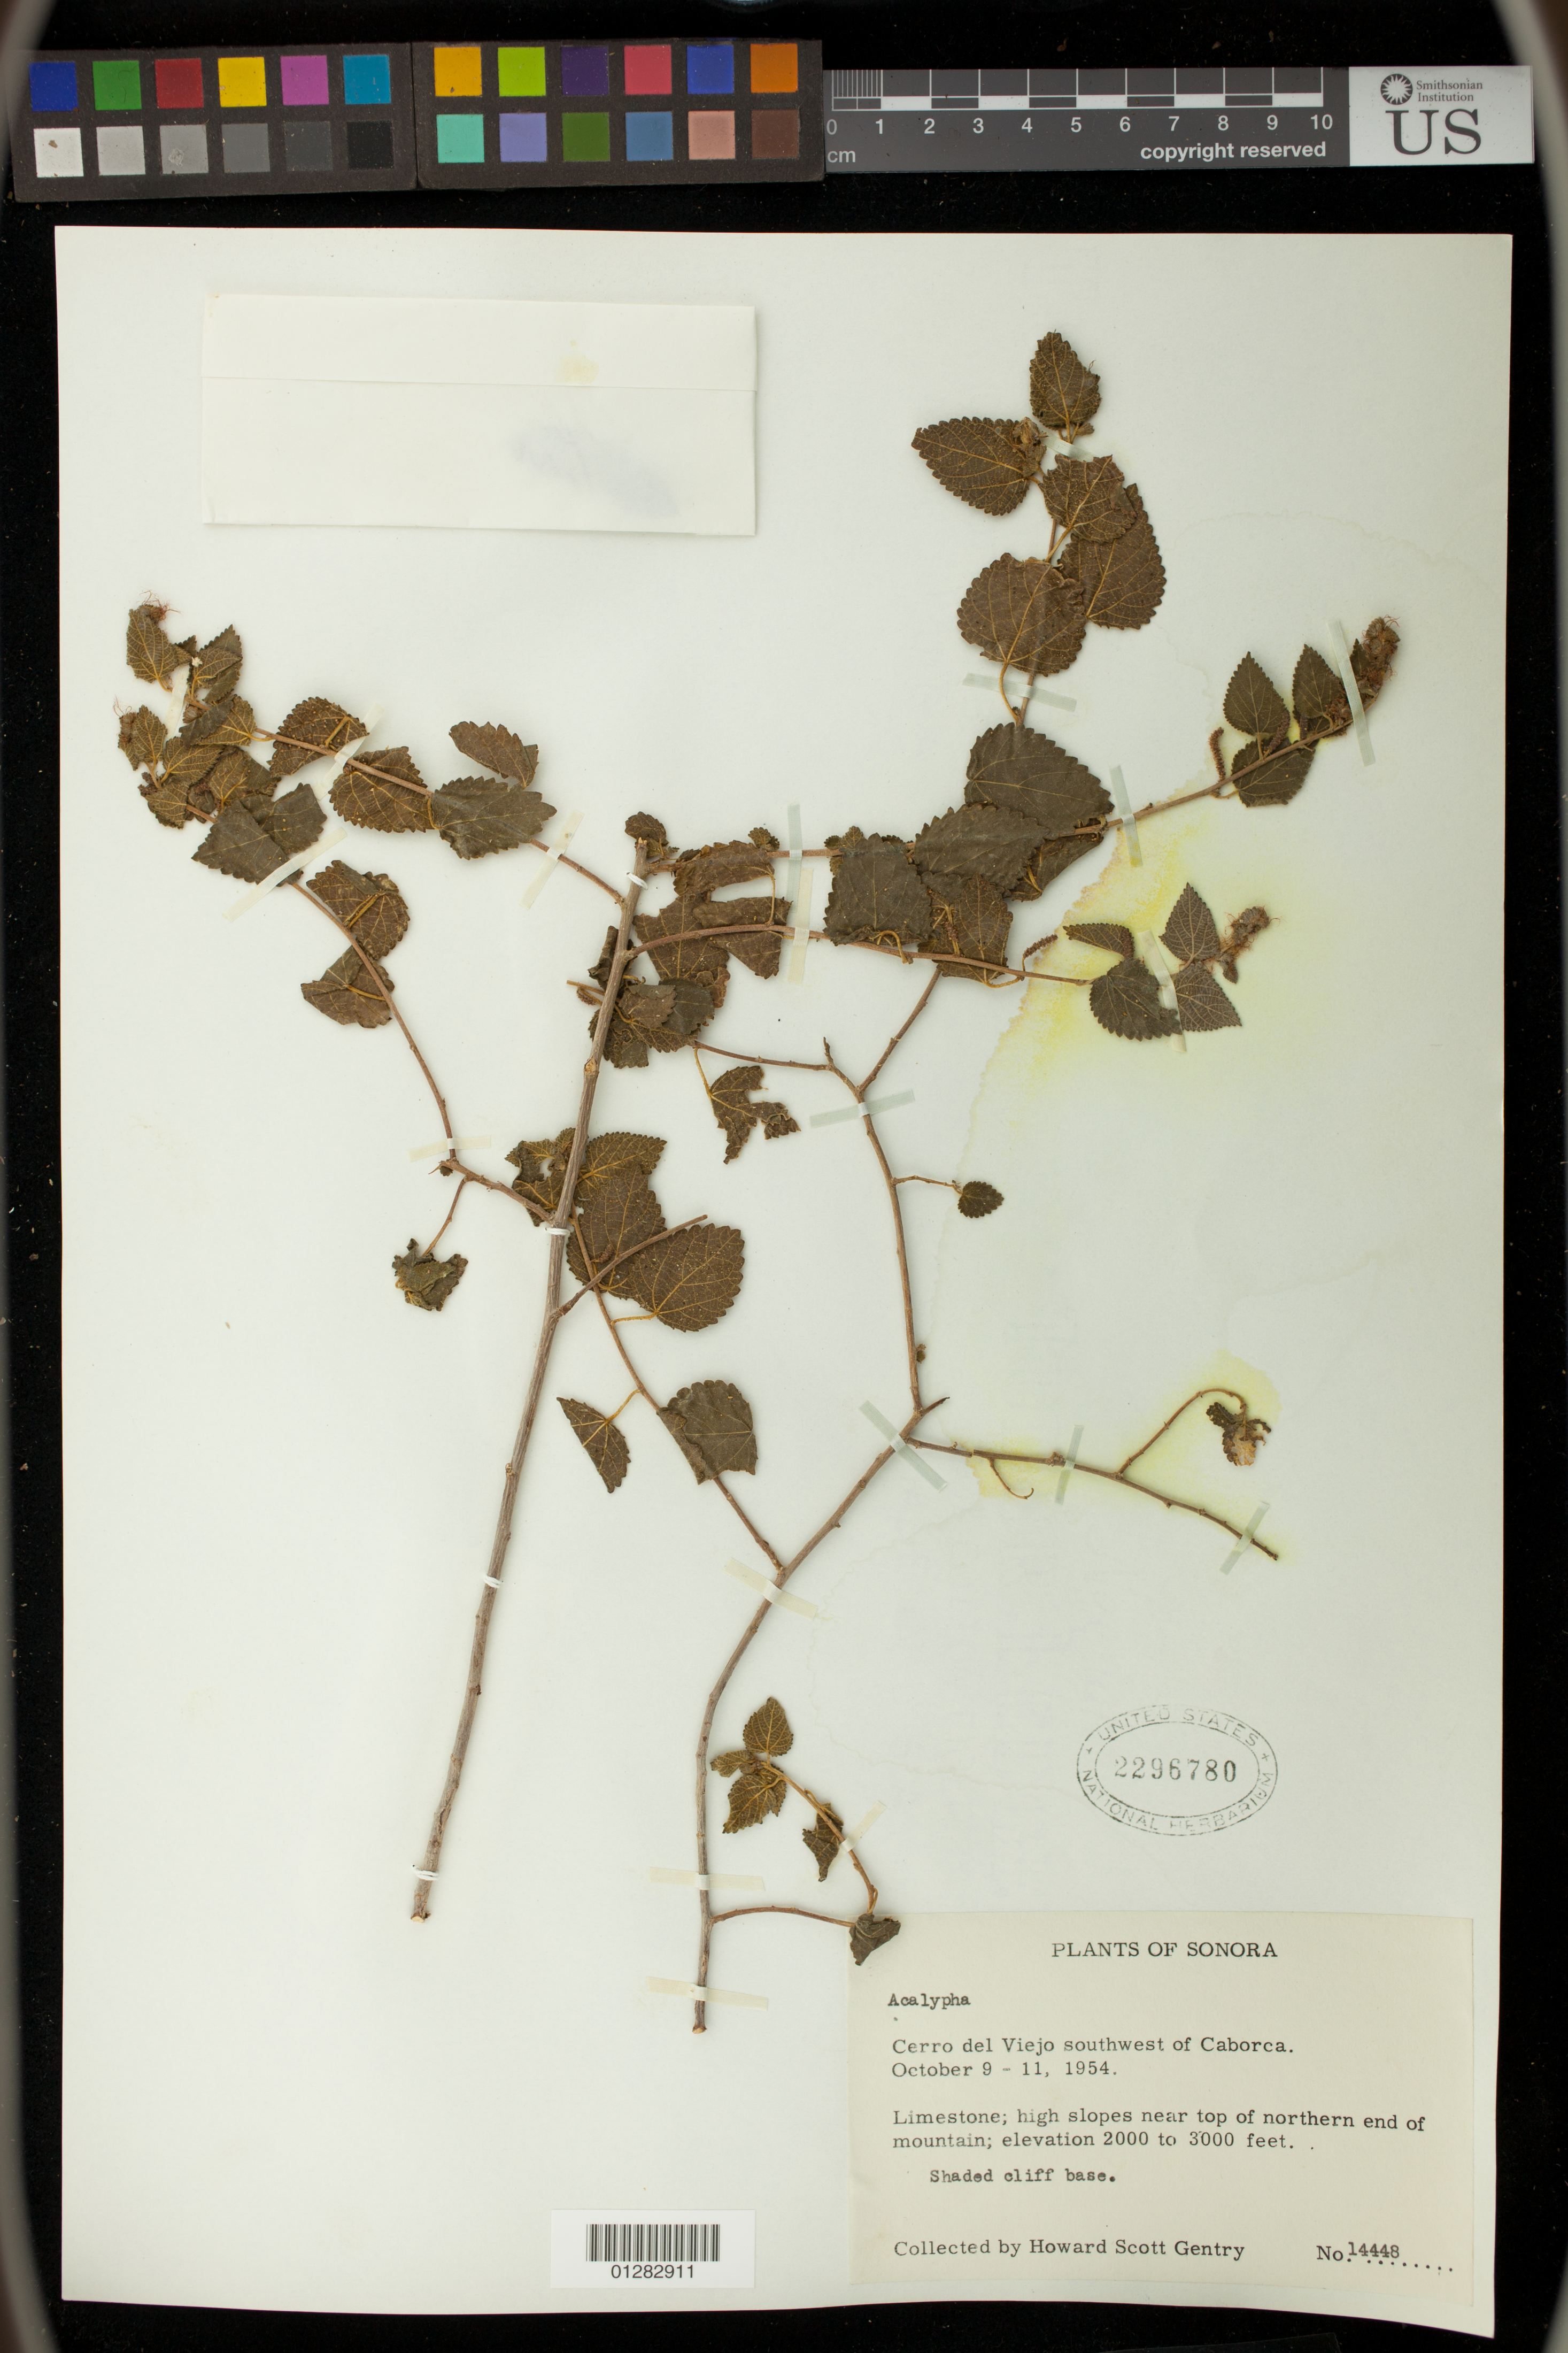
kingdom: Plantae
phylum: Tracheophyta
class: Magnoliopsida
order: Malpighiales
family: Euphorbiaceae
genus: Acalypha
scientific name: Acalypha sp.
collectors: H. S. Gentry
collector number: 14448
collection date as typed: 09 Oct 1954 to 11 Oct 1954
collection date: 1954-10-09/1954-10-11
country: Mexico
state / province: Sonora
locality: Cerro del Viejo southwest of Caborca.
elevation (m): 457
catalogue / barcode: US 2296780